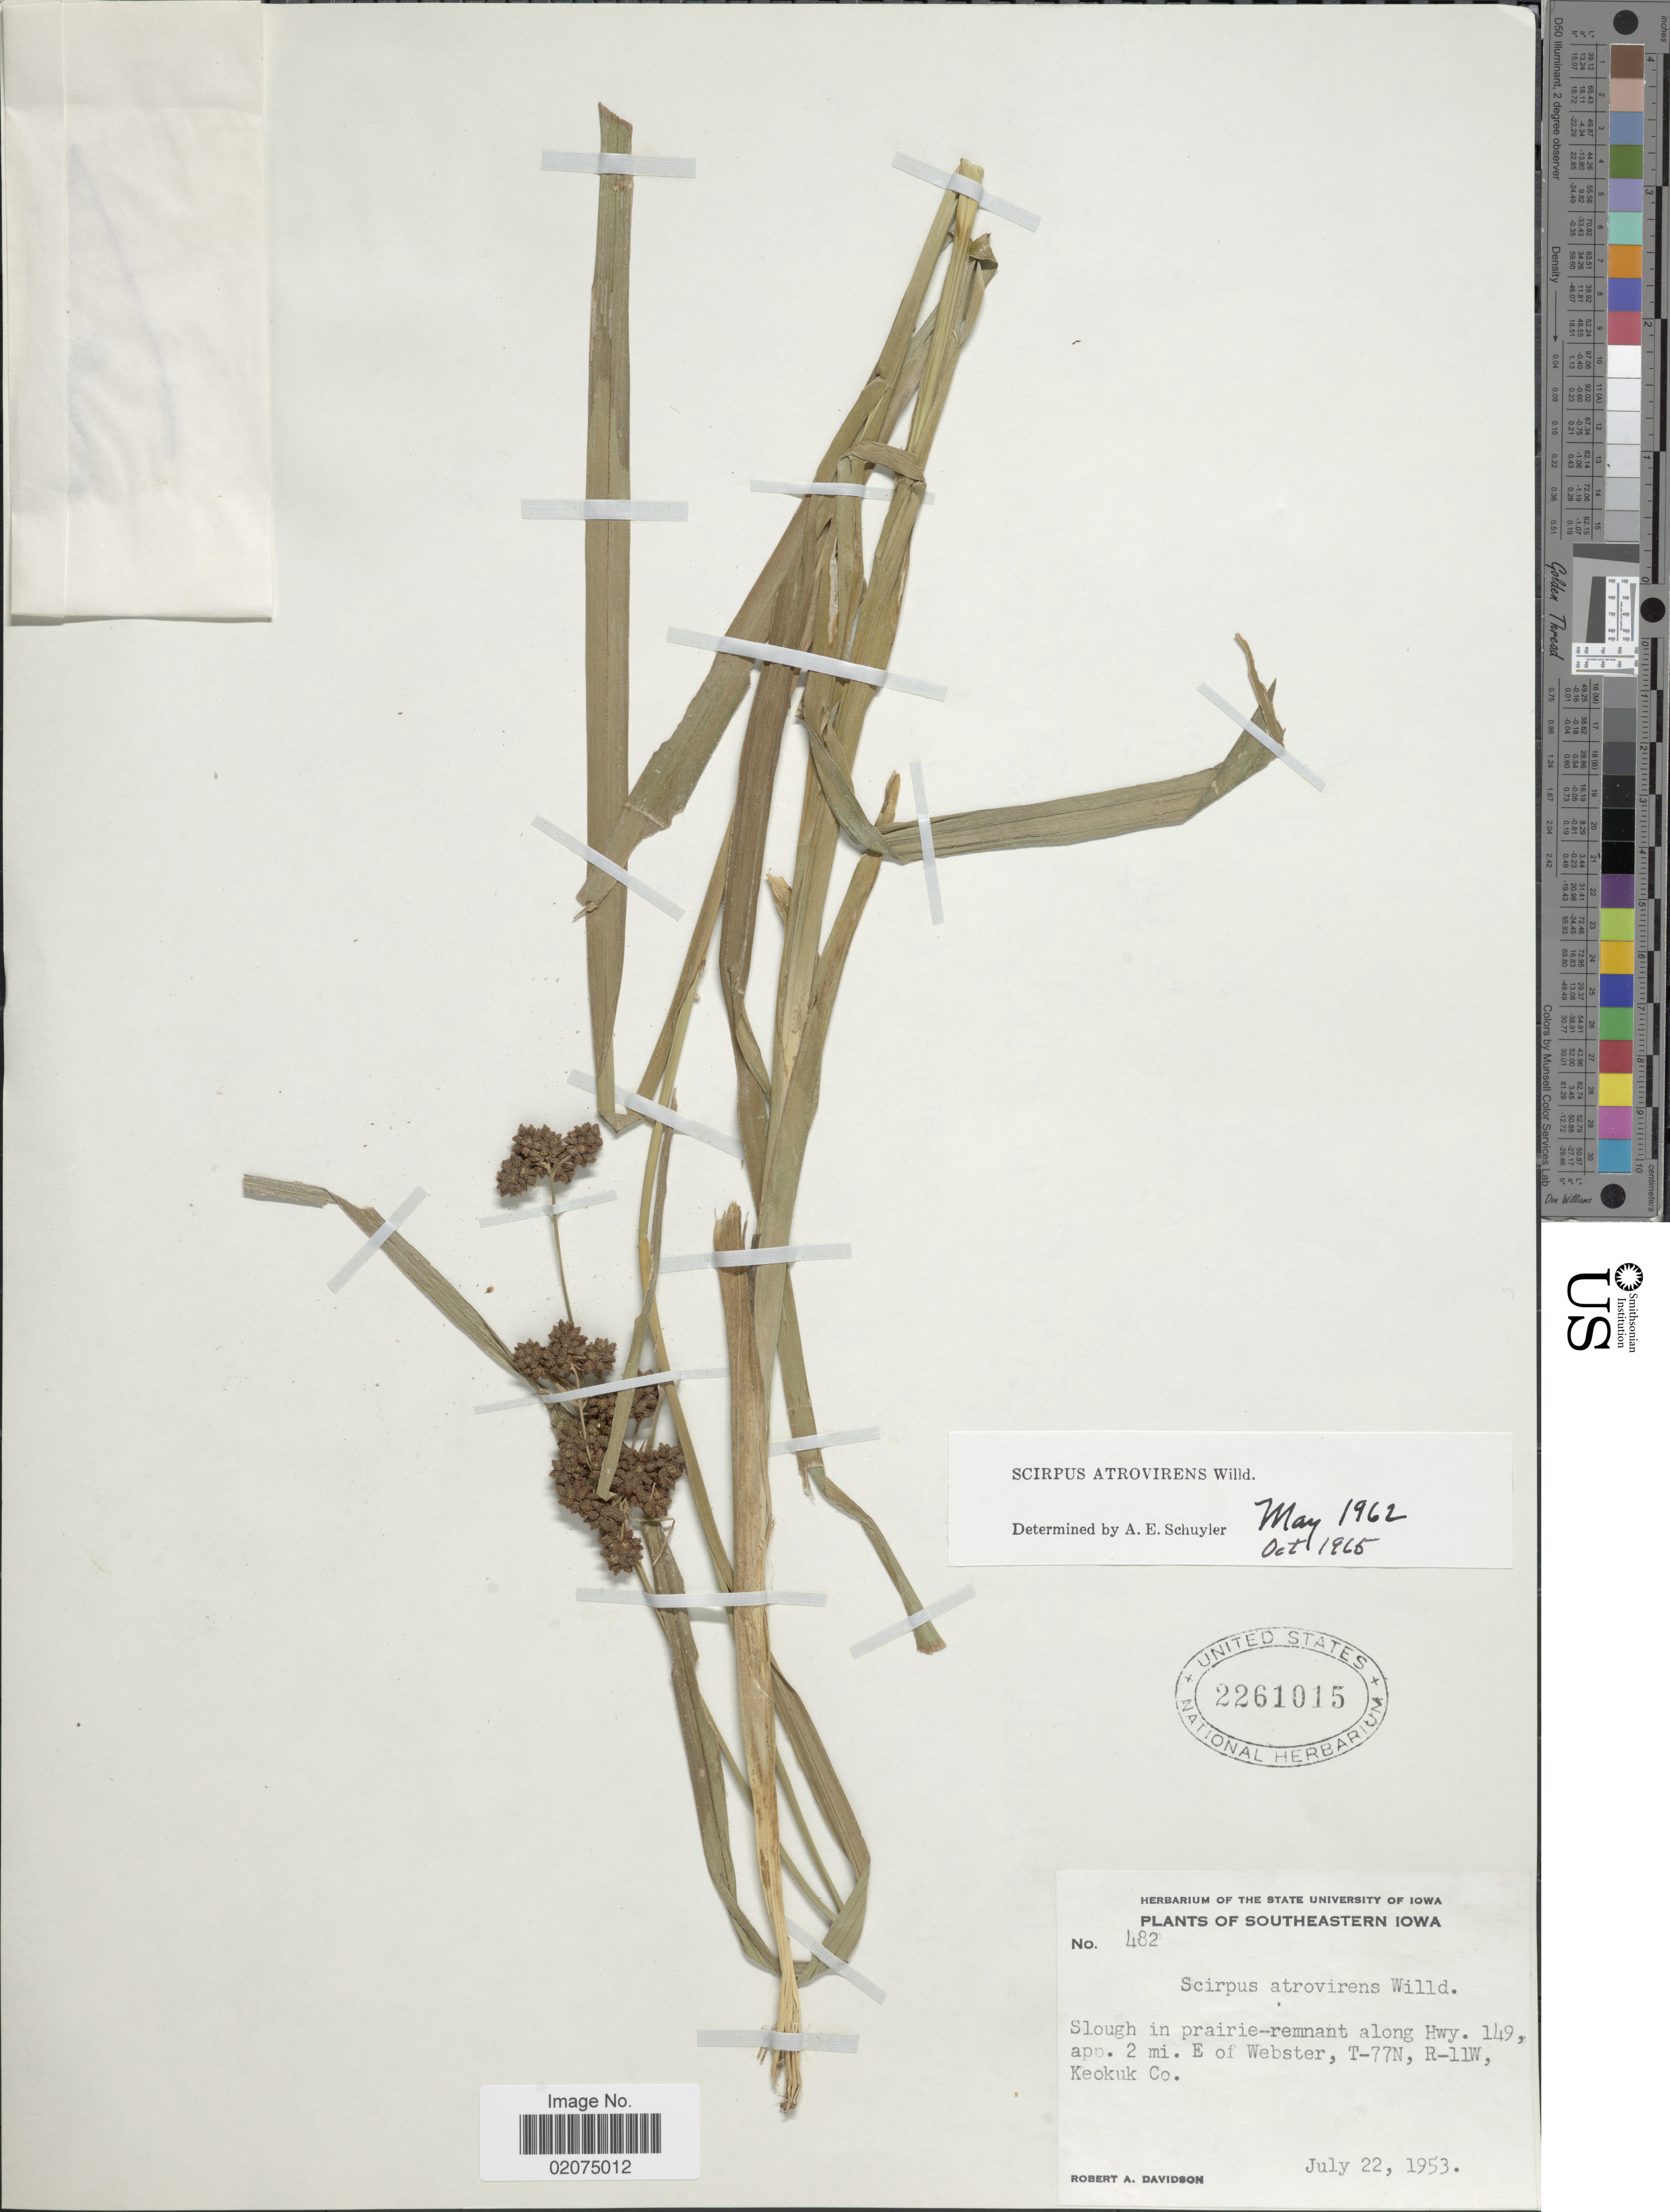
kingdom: Plantae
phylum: Tracheophyta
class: Liliopsida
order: Poales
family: Cyperaceae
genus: Scirpus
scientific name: Scirpus atrovirens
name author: Willd.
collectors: R. A. Davidson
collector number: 482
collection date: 1953-07-22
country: United States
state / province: Iowa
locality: Southeastern Iowa, along Hwy 149, app. 2 mi E of Webster, T-77N, R-11W, Keokuk Co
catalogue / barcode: US 2261015